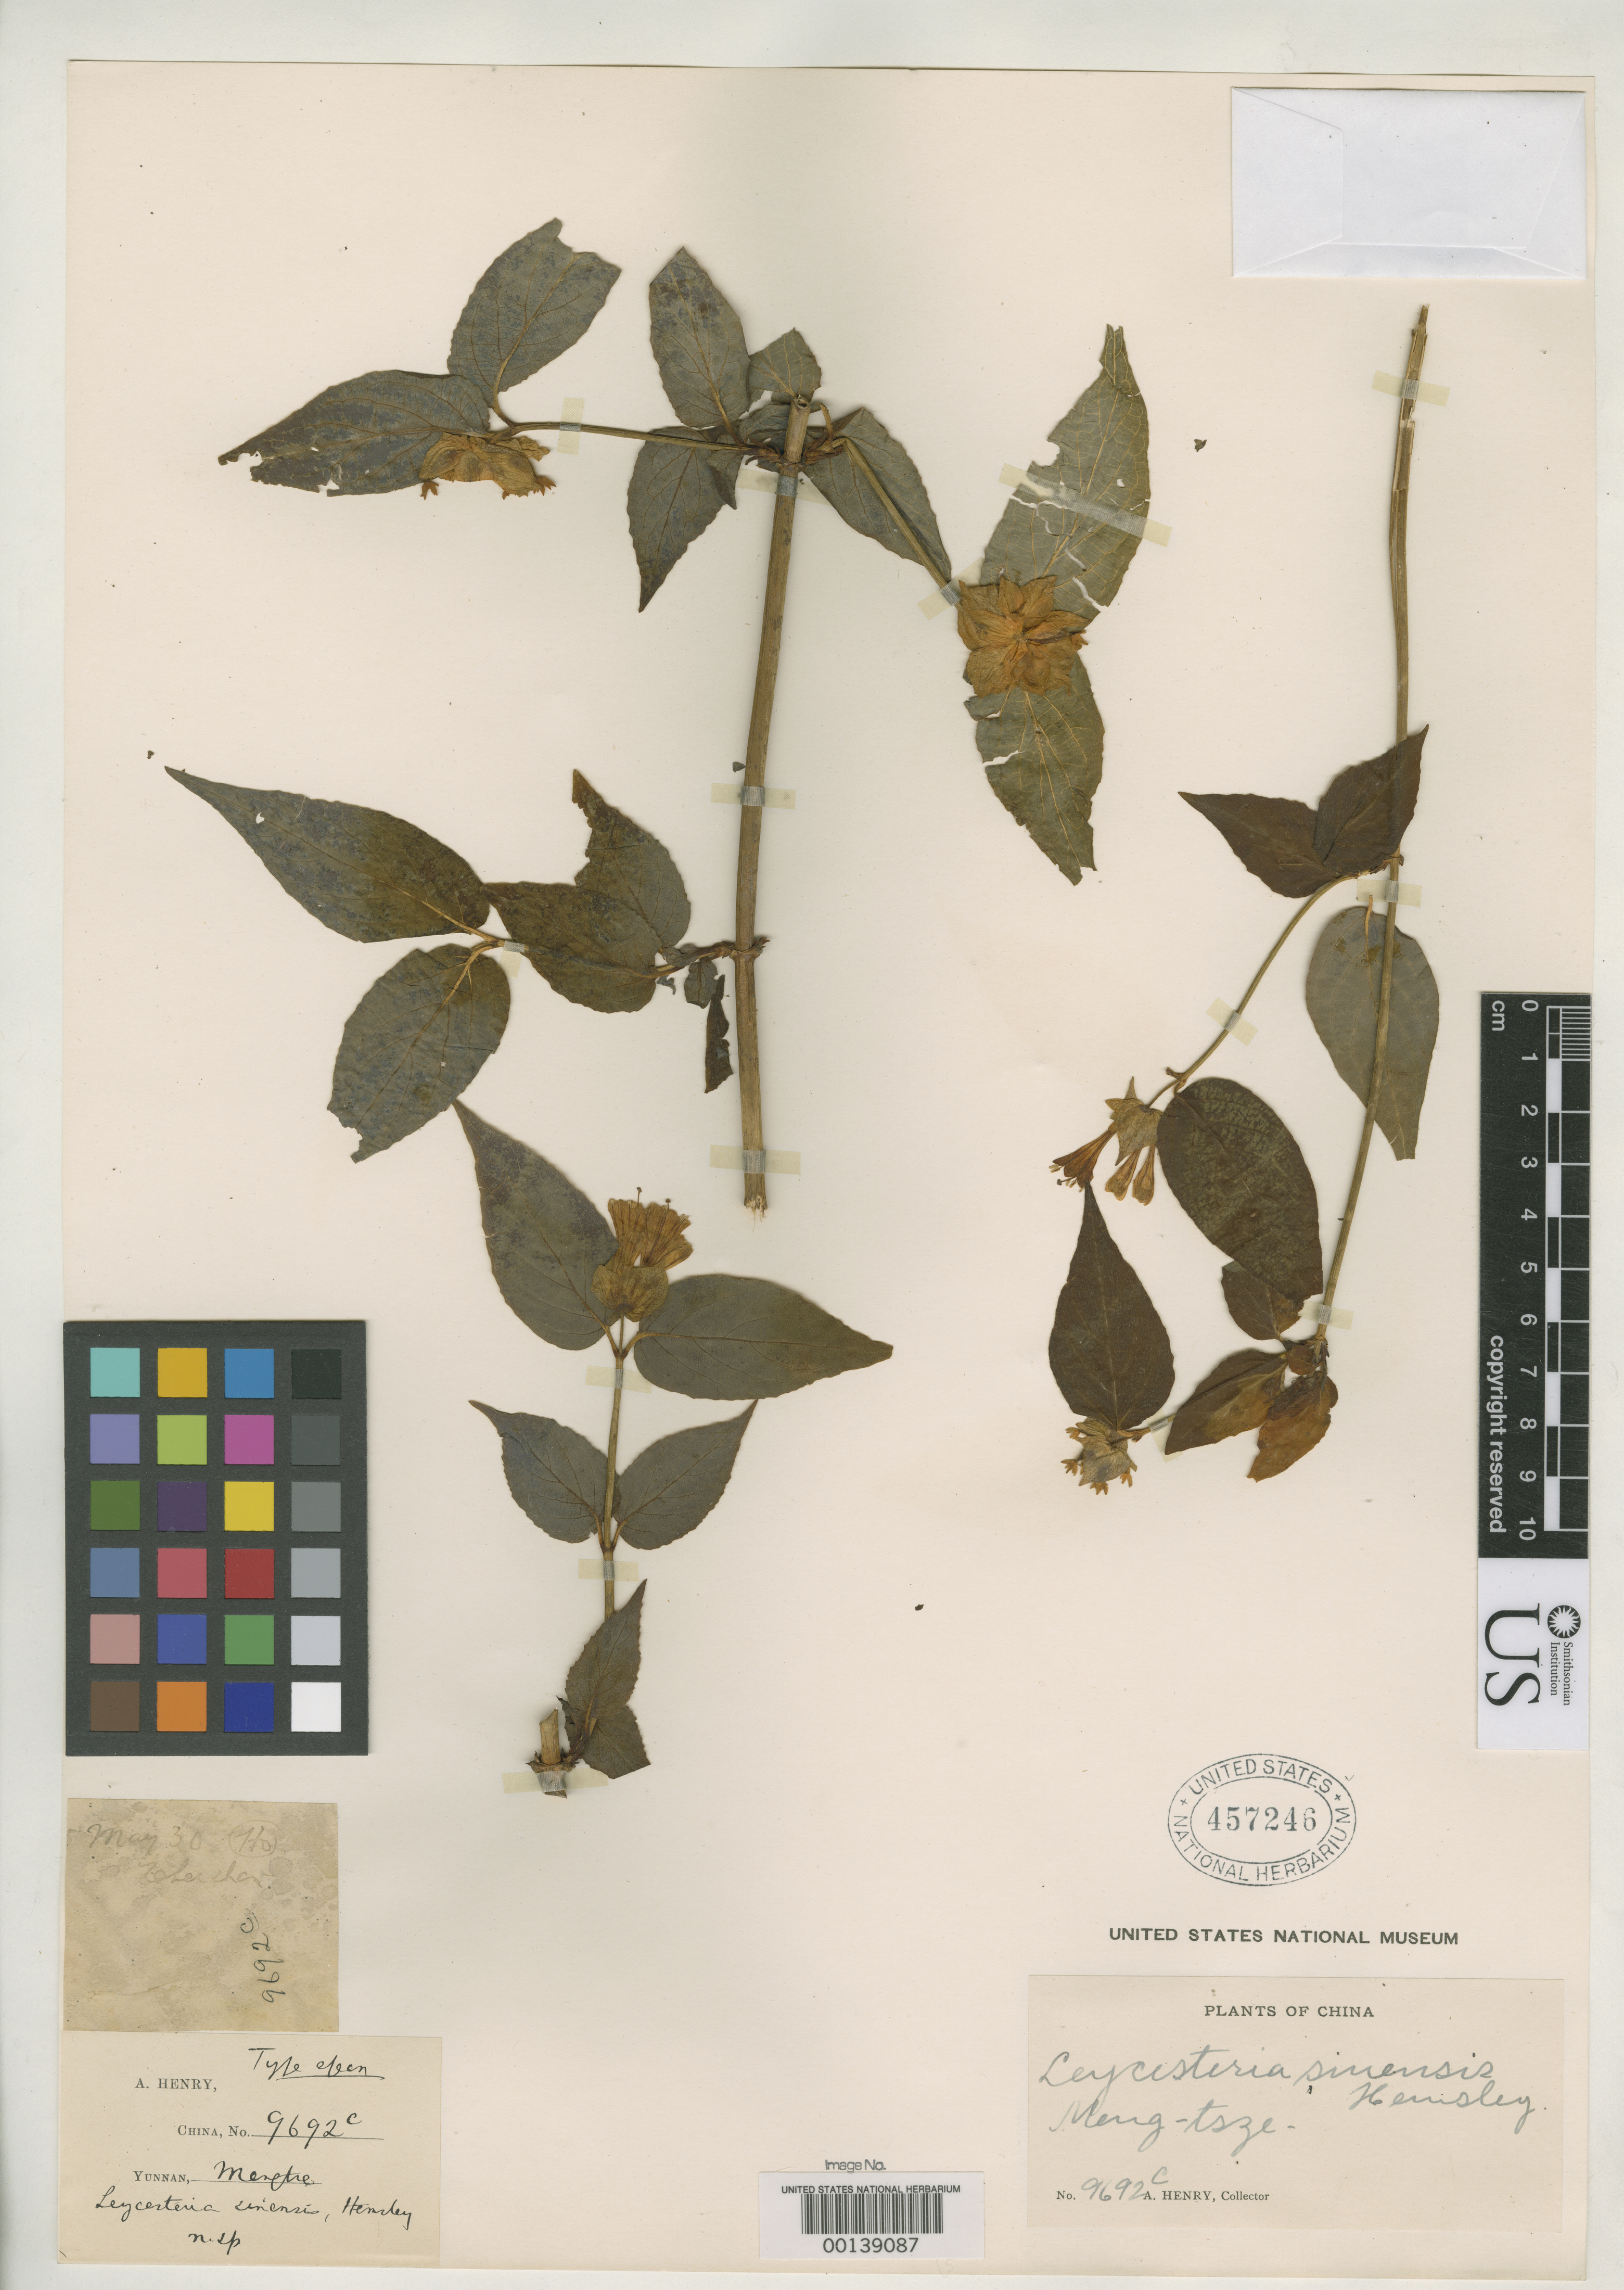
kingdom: Plantae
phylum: Tracheophyta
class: Magnoliopsida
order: Dipsacales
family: Caprifoliaceae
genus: Leycesteria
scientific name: Leycesteria sinensis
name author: Hemsl.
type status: Isotype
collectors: A. Henry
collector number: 9692 C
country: China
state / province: Yunnan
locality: Mengtze [Meng-tsze]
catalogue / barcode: US 457246